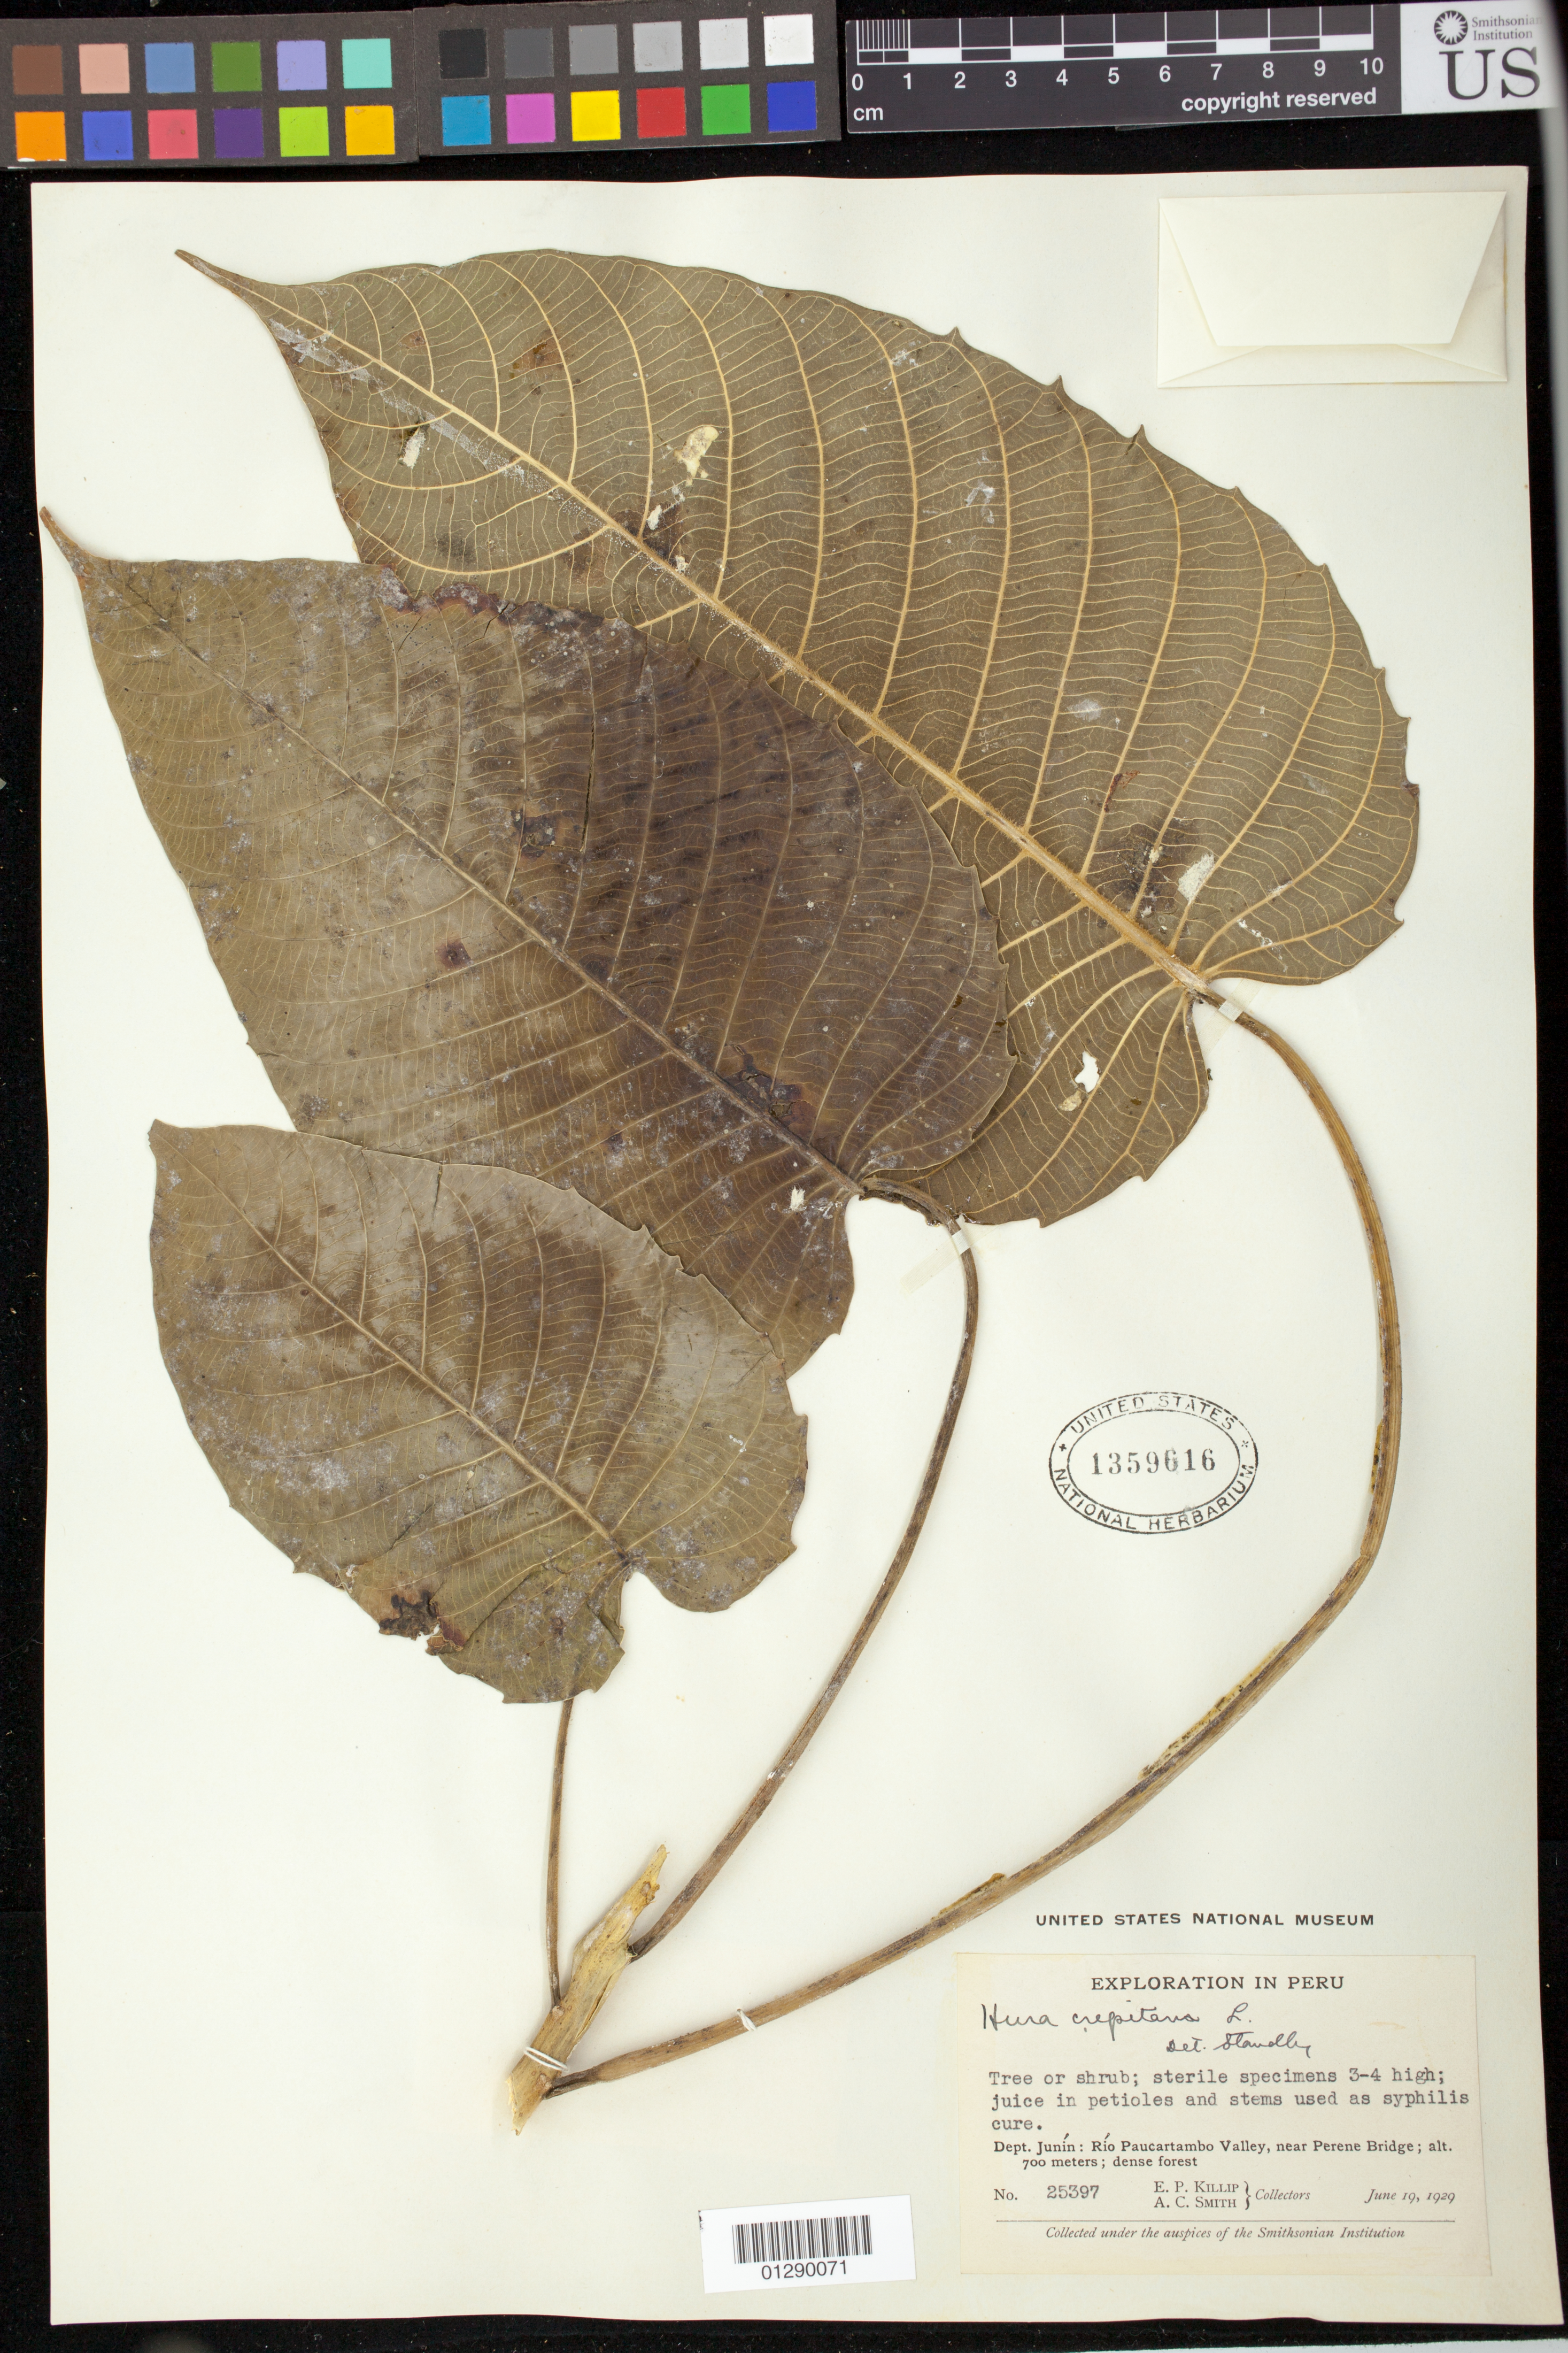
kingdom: Plantae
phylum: Tracheophyta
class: Magnoliopsida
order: Malpighiales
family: Euphorbiaceae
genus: Hura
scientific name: Hura crepitans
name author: L.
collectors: E. P. Killip & A. C. Smith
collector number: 25397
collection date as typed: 19 Jun 1929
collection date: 1929-06-19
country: Peru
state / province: Junín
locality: Rio Paucartambo Valley, near Perene Bridge.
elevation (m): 700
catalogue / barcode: US 1359616